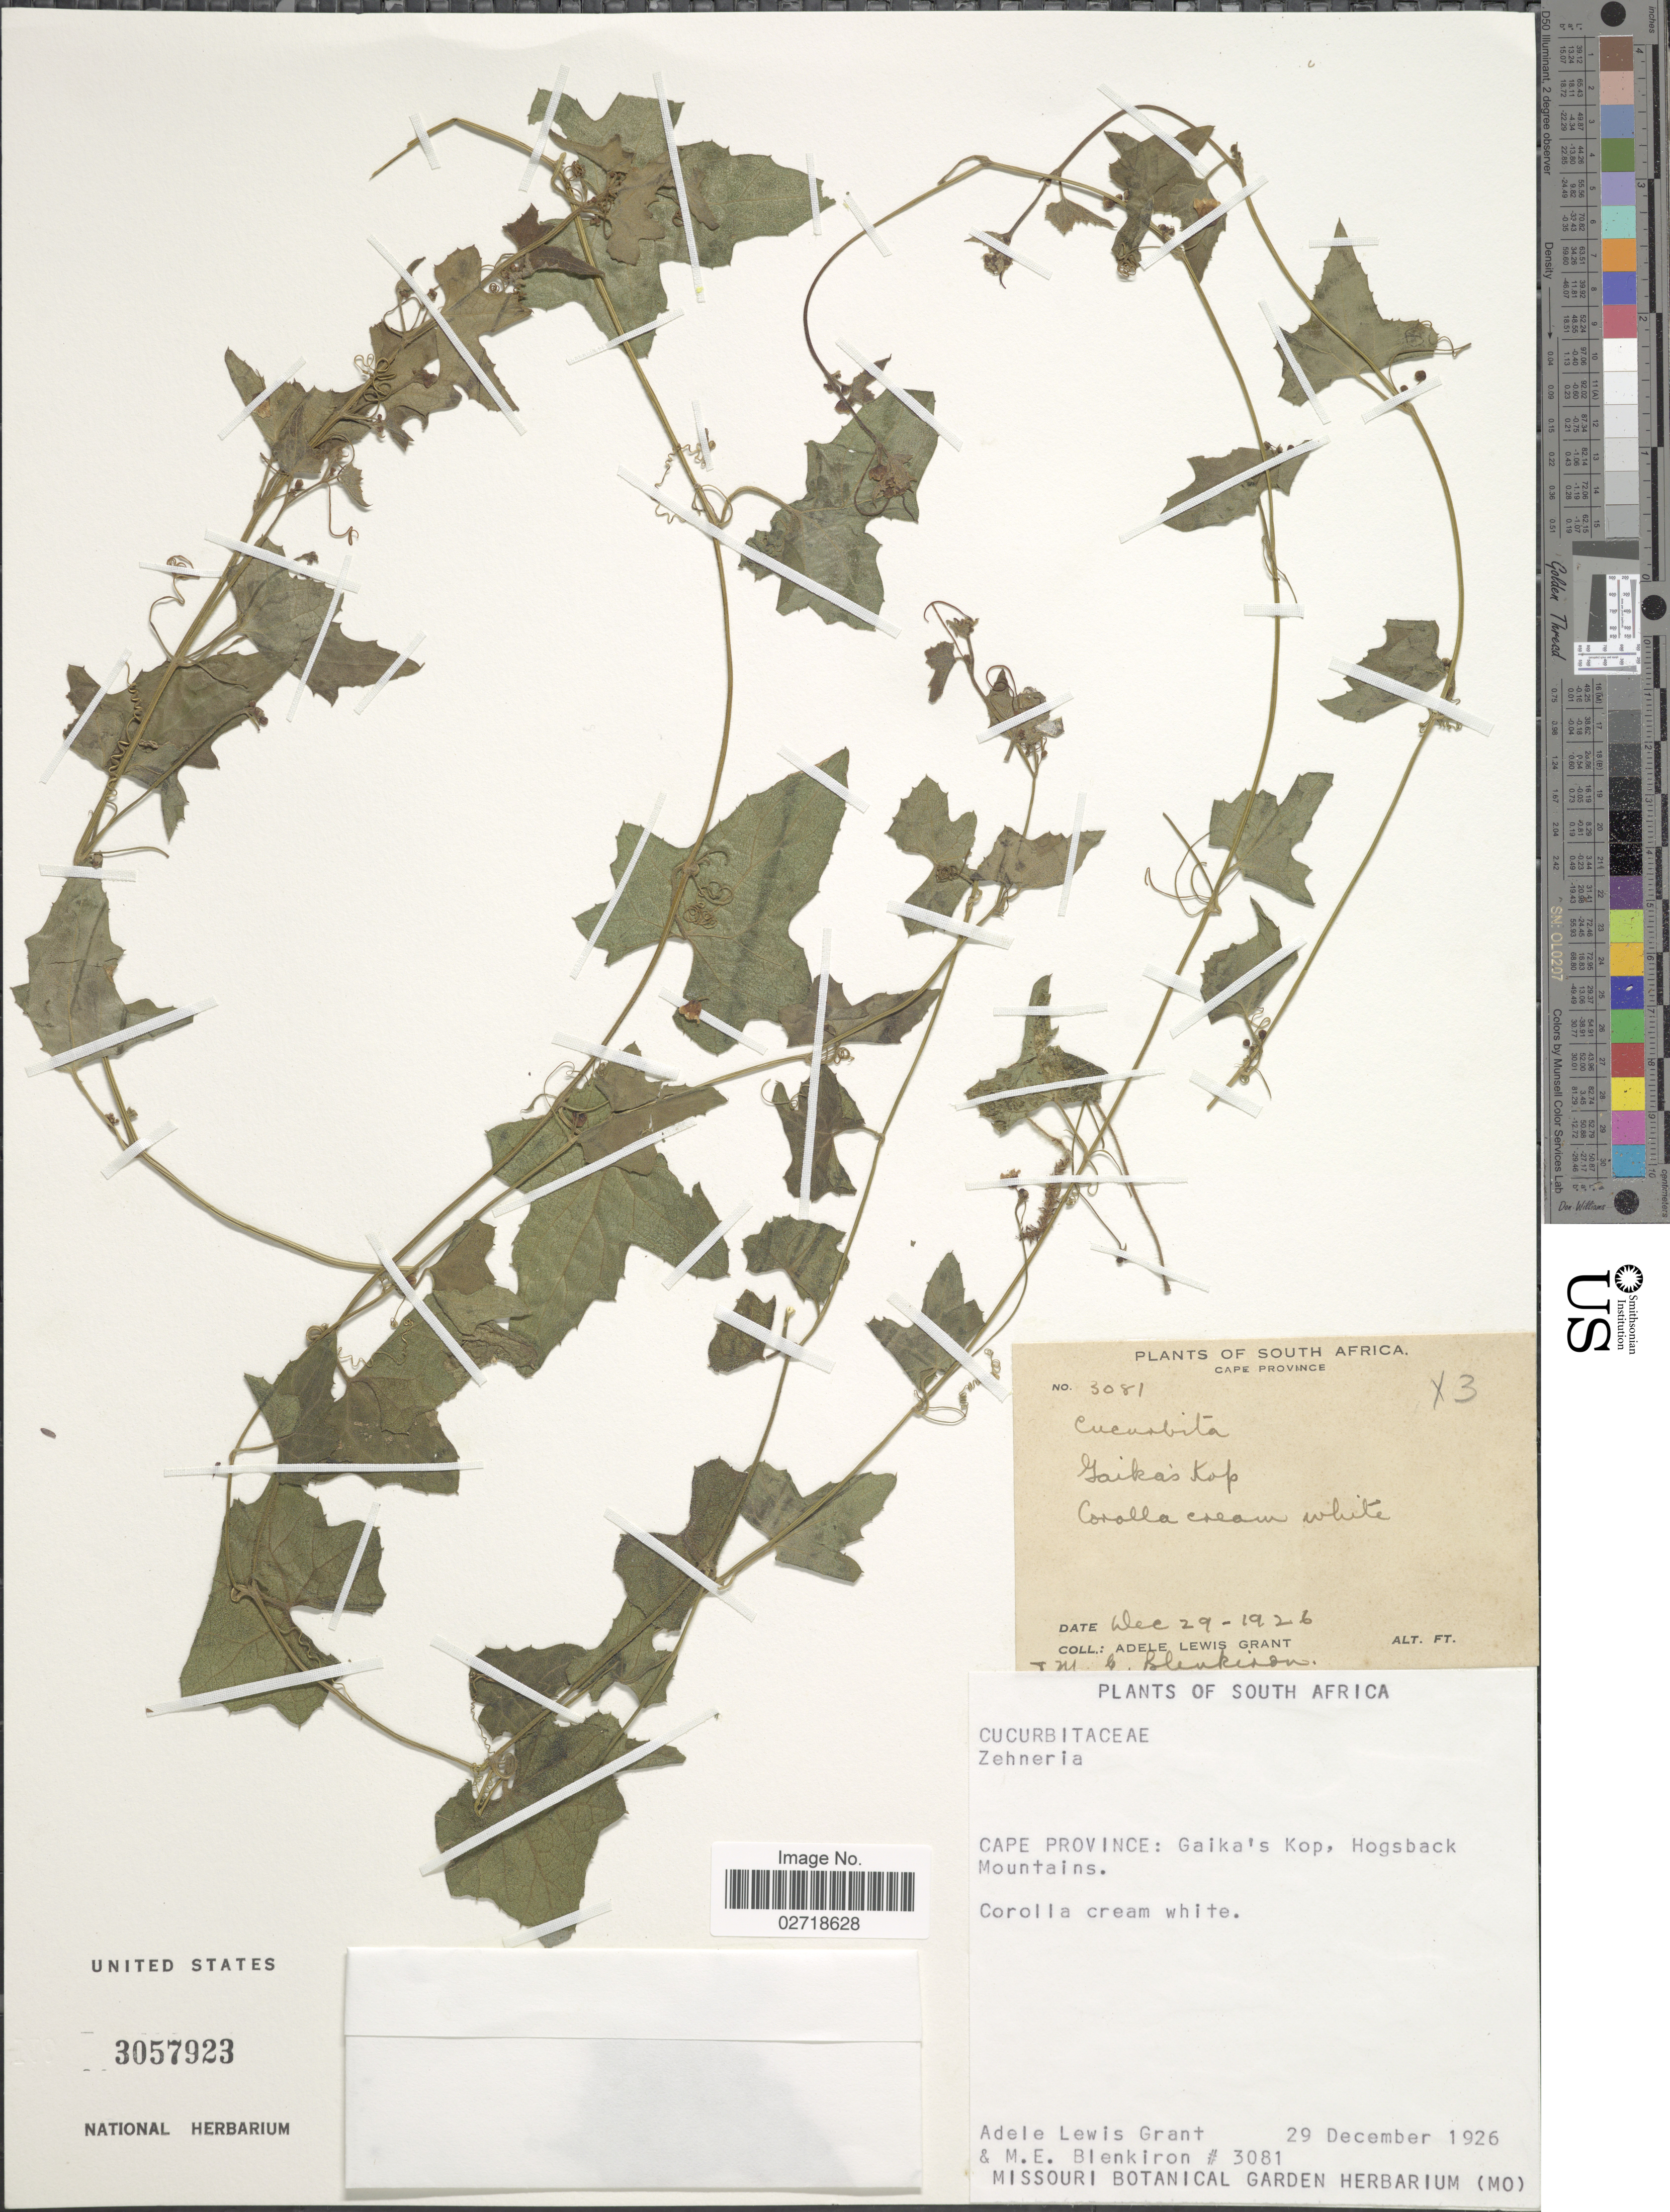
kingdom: Plantae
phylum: Tracheophyta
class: Magnoliopsida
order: Cucurbitales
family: Cucurbitaceae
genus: Zehneria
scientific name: Zehneria sp.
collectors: A. L. Grant & M. Blenkiron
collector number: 3081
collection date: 1926-12-29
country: South Africa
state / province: Eastern Cape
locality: Cape Province: Gaika's Kop, Hogsback Mountains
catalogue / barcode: US 3057923